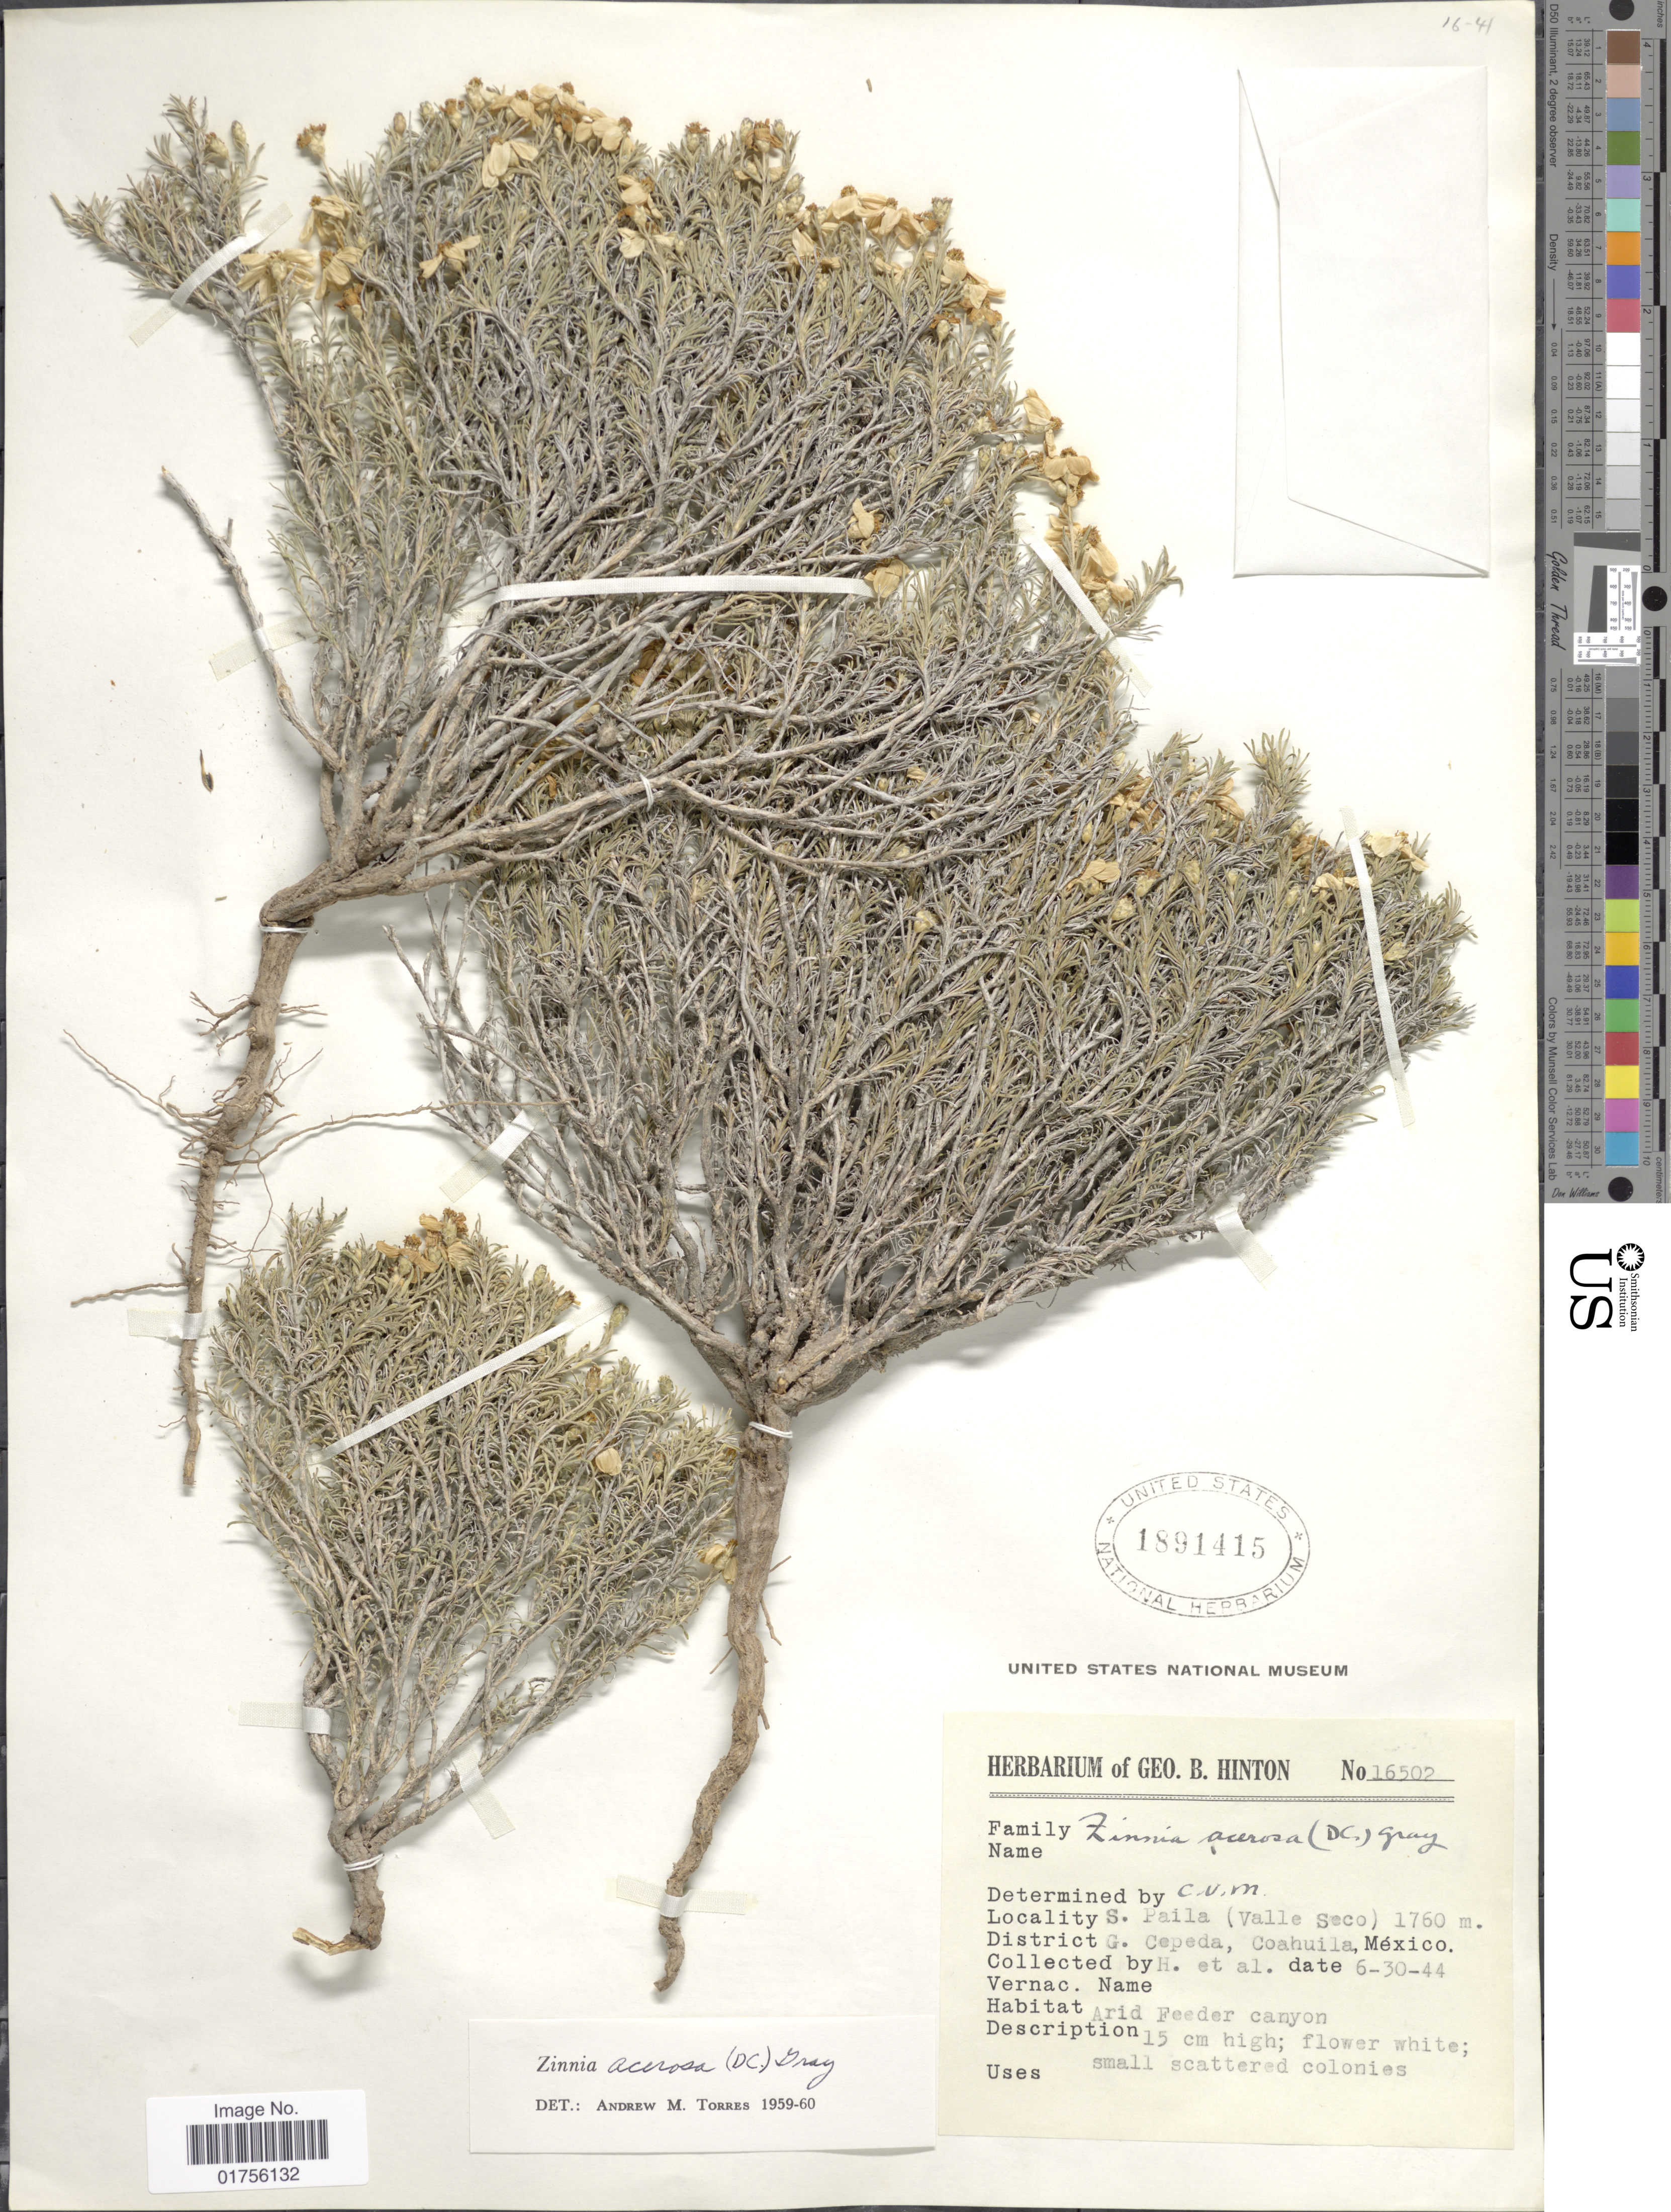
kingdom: Plantae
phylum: Tracheophyta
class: Magnoliopsida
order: Asterales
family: Asteraceae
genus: Zinnia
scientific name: Zinnia acerosa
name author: (DC.) A. Gray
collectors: G. B. Hinton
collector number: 16502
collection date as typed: Transcribed d/m/y: 30/6/44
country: Mexico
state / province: Coahuila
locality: G. Cepda, Coahuila, Mexico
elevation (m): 1760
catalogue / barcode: US 1891415